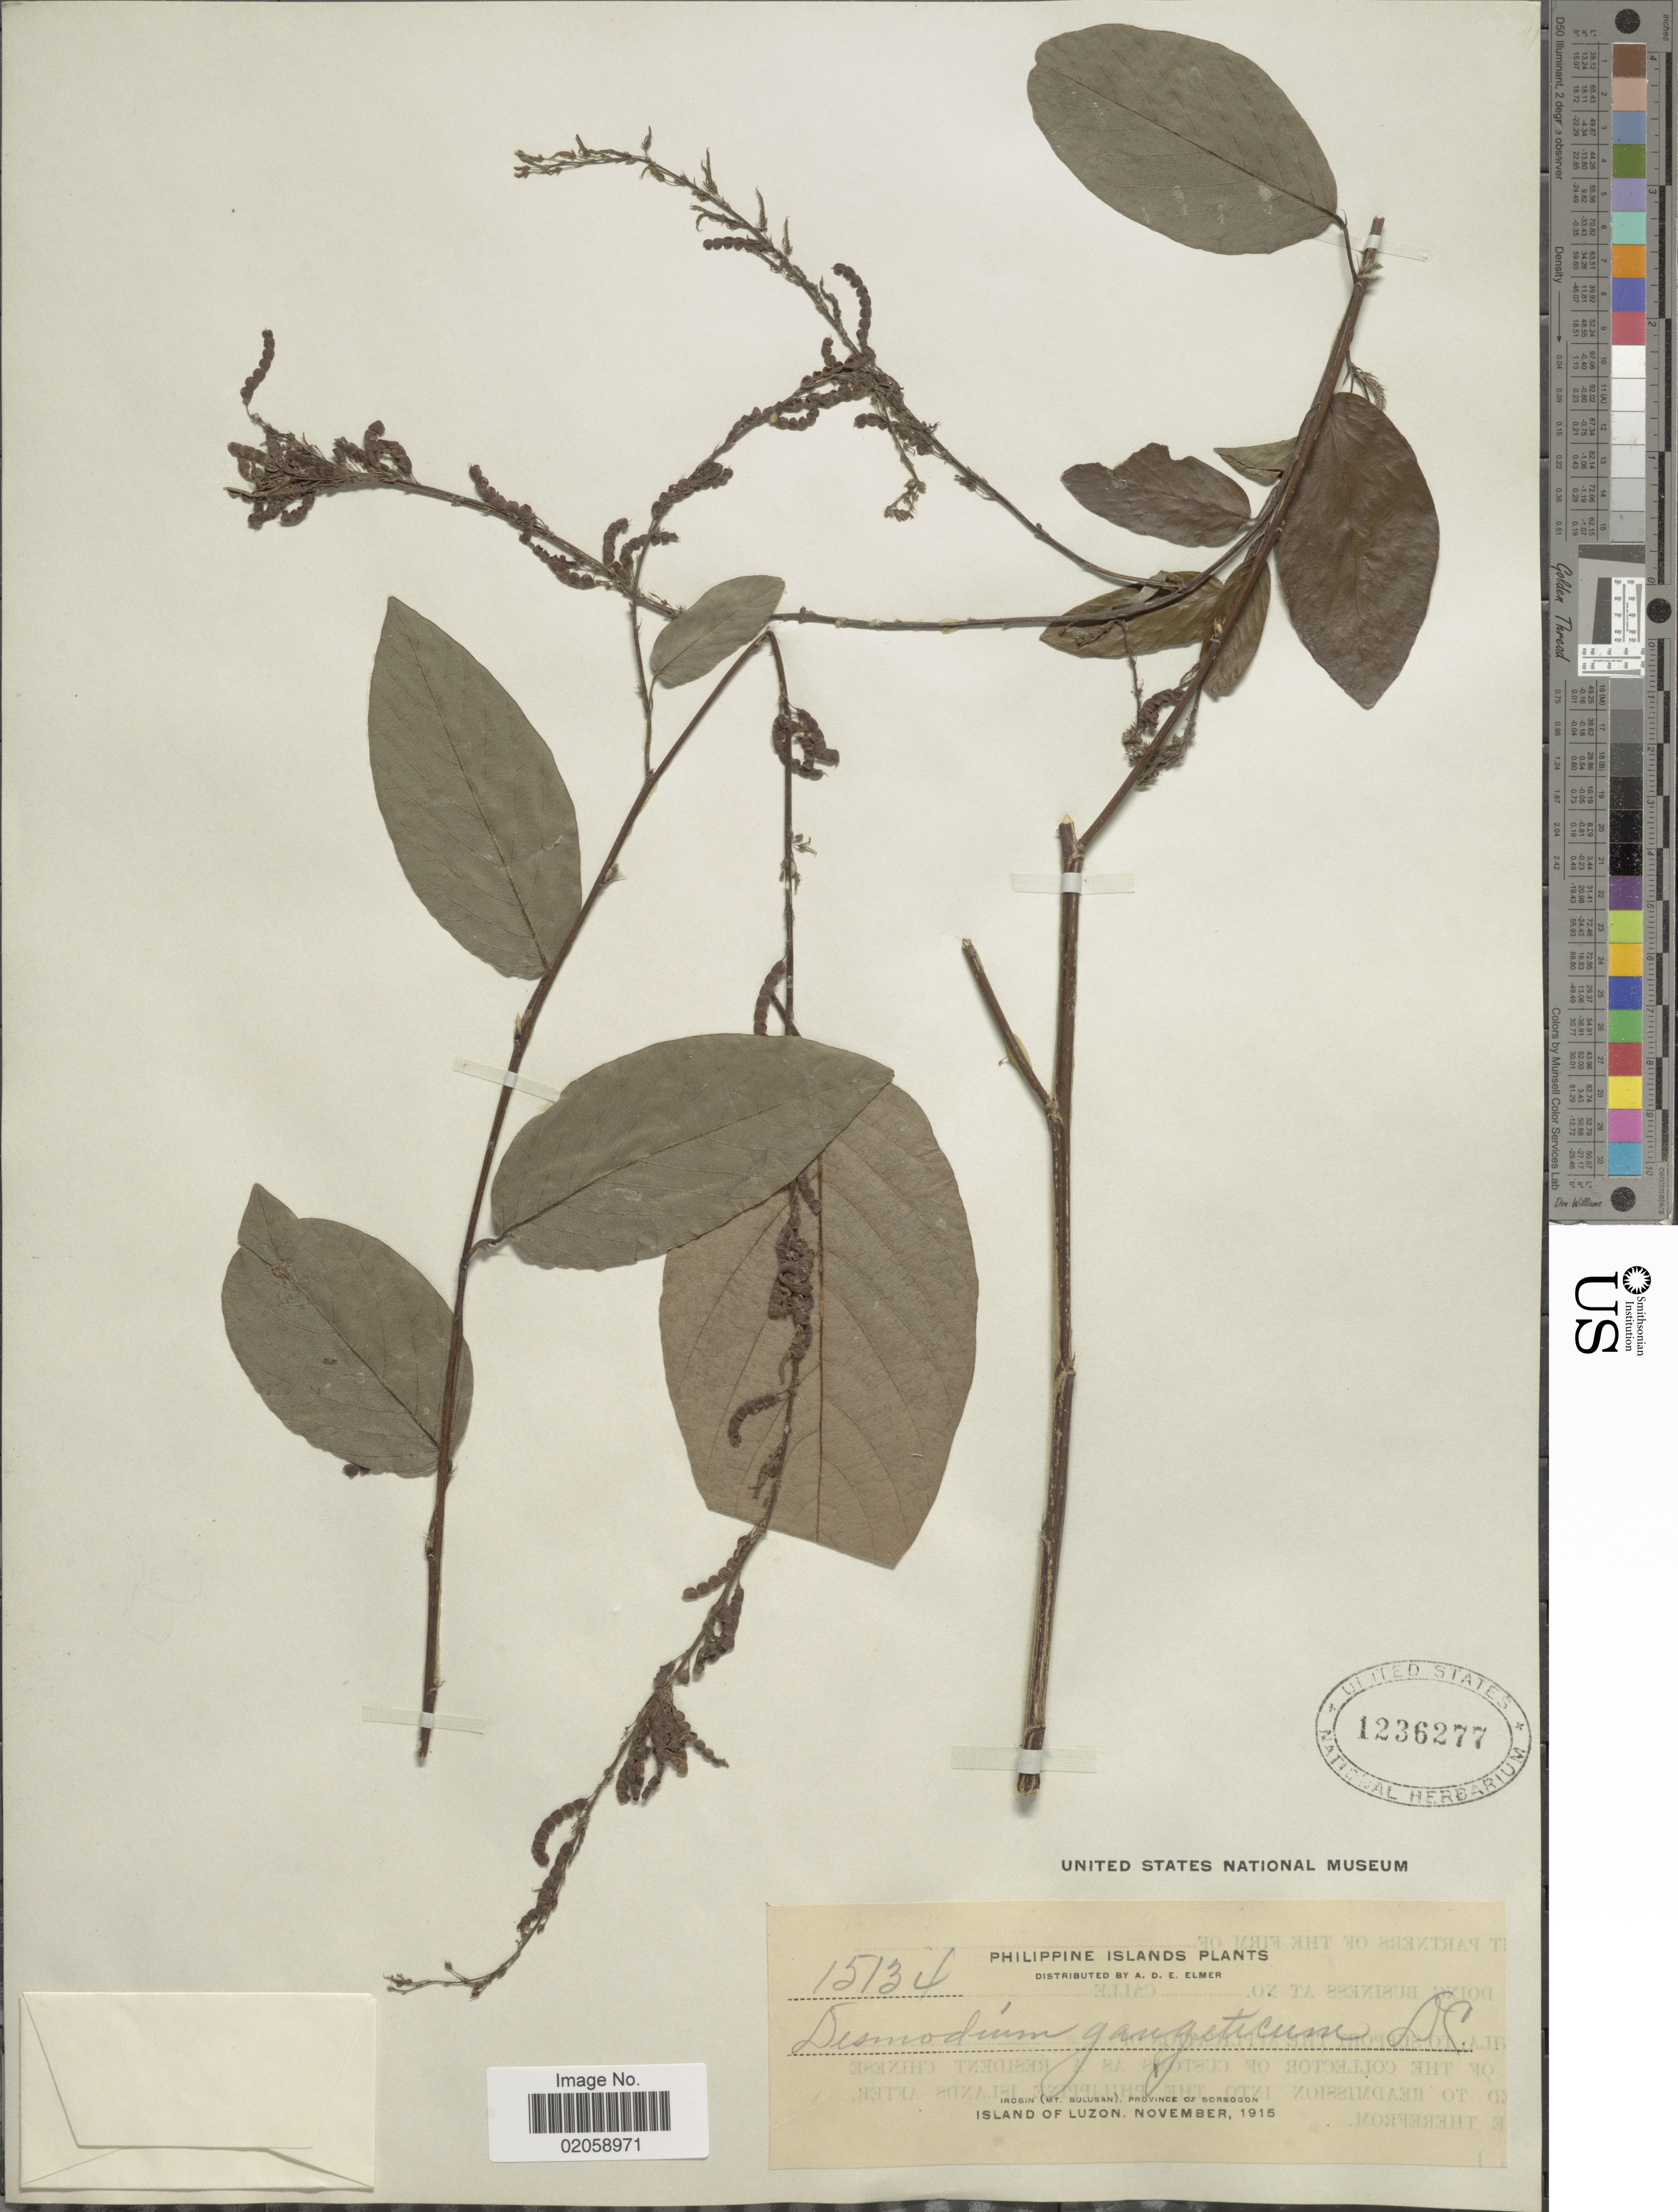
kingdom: Plantae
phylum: Tracheophyta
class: Magnoliopsida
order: Fabales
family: Fabaceae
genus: Pleurolobus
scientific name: Pleurolobus gangeticus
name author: (L.) J. St.-Hil. ex H. Ohashi & K. Ohashi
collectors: A. D. E. Elmer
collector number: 15134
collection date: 1915-11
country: Philippines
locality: Philippine Islands. Irosin (Mt. Bulusan), Province of Sorsogon. Island of Luzon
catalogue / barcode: US 1236277